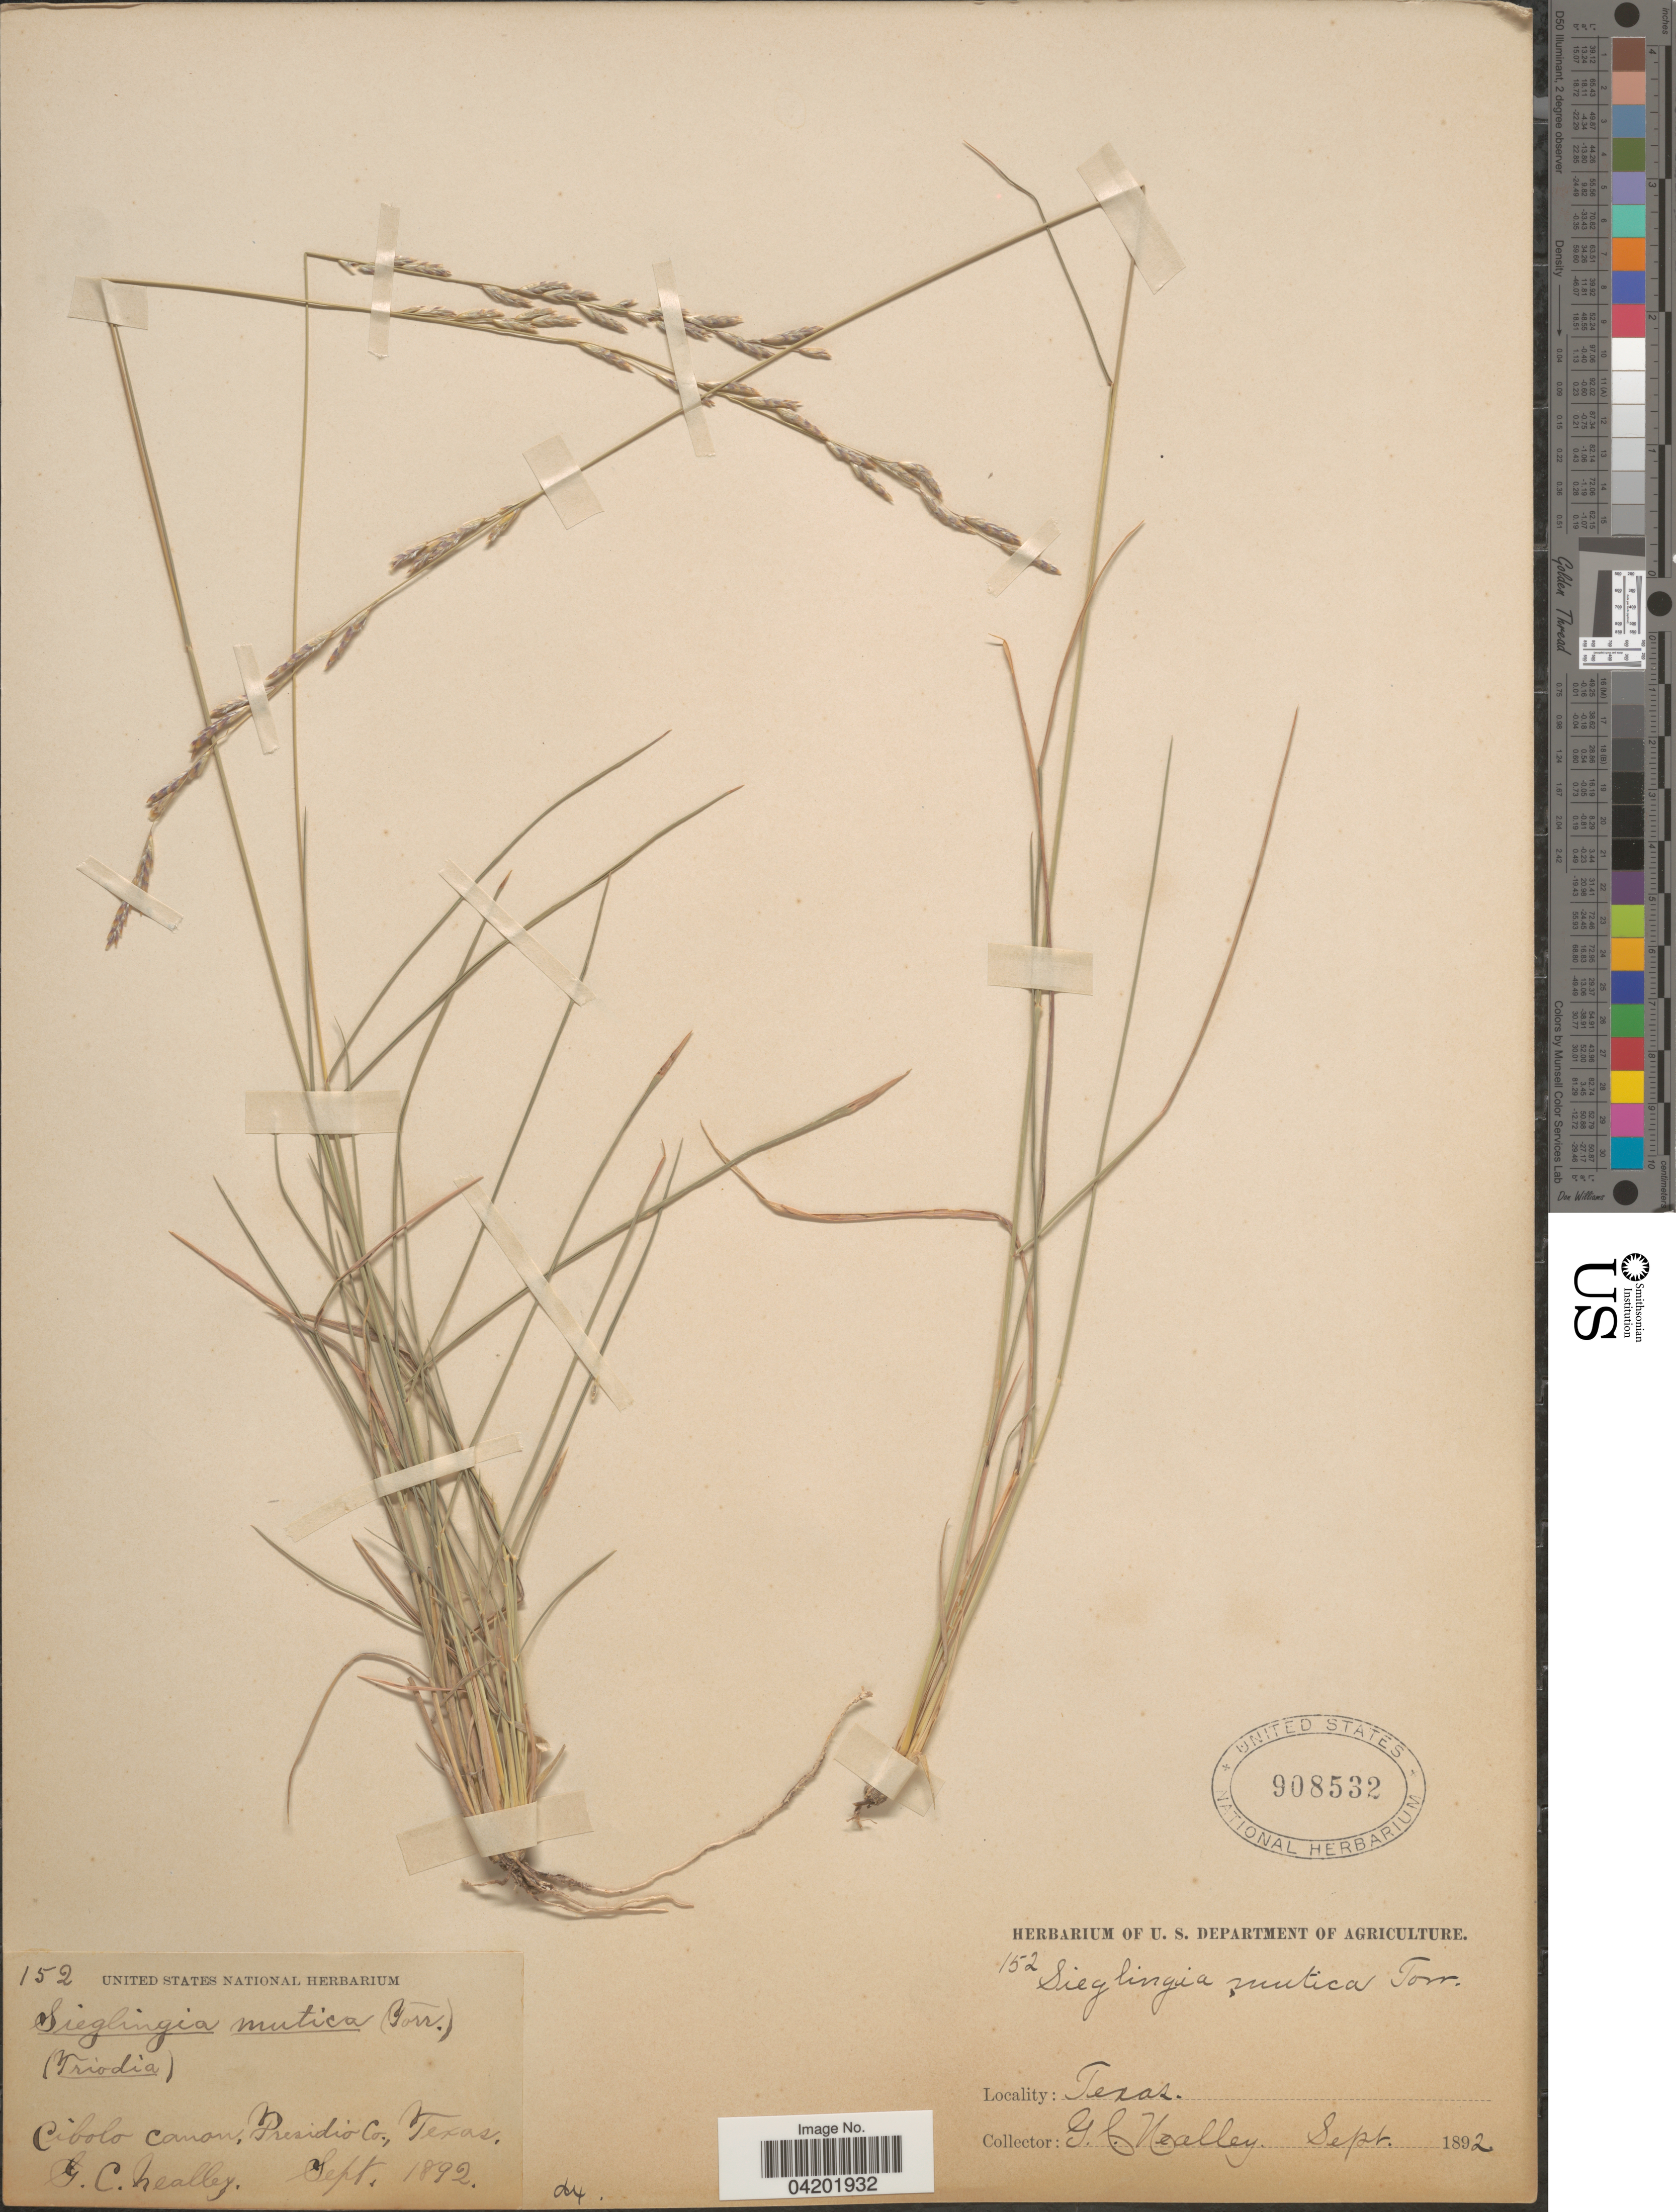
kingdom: Plantae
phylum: Tracheophyta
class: Liliopsida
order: Poales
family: Poaceae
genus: Tridentopsis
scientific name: Tridentopsis mutica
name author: (Torr.) P.M. Peterson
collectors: G. C. Nealley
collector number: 152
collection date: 1892-09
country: United States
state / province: Texas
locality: Cibolo canon, Presidio Co.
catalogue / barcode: US 908532